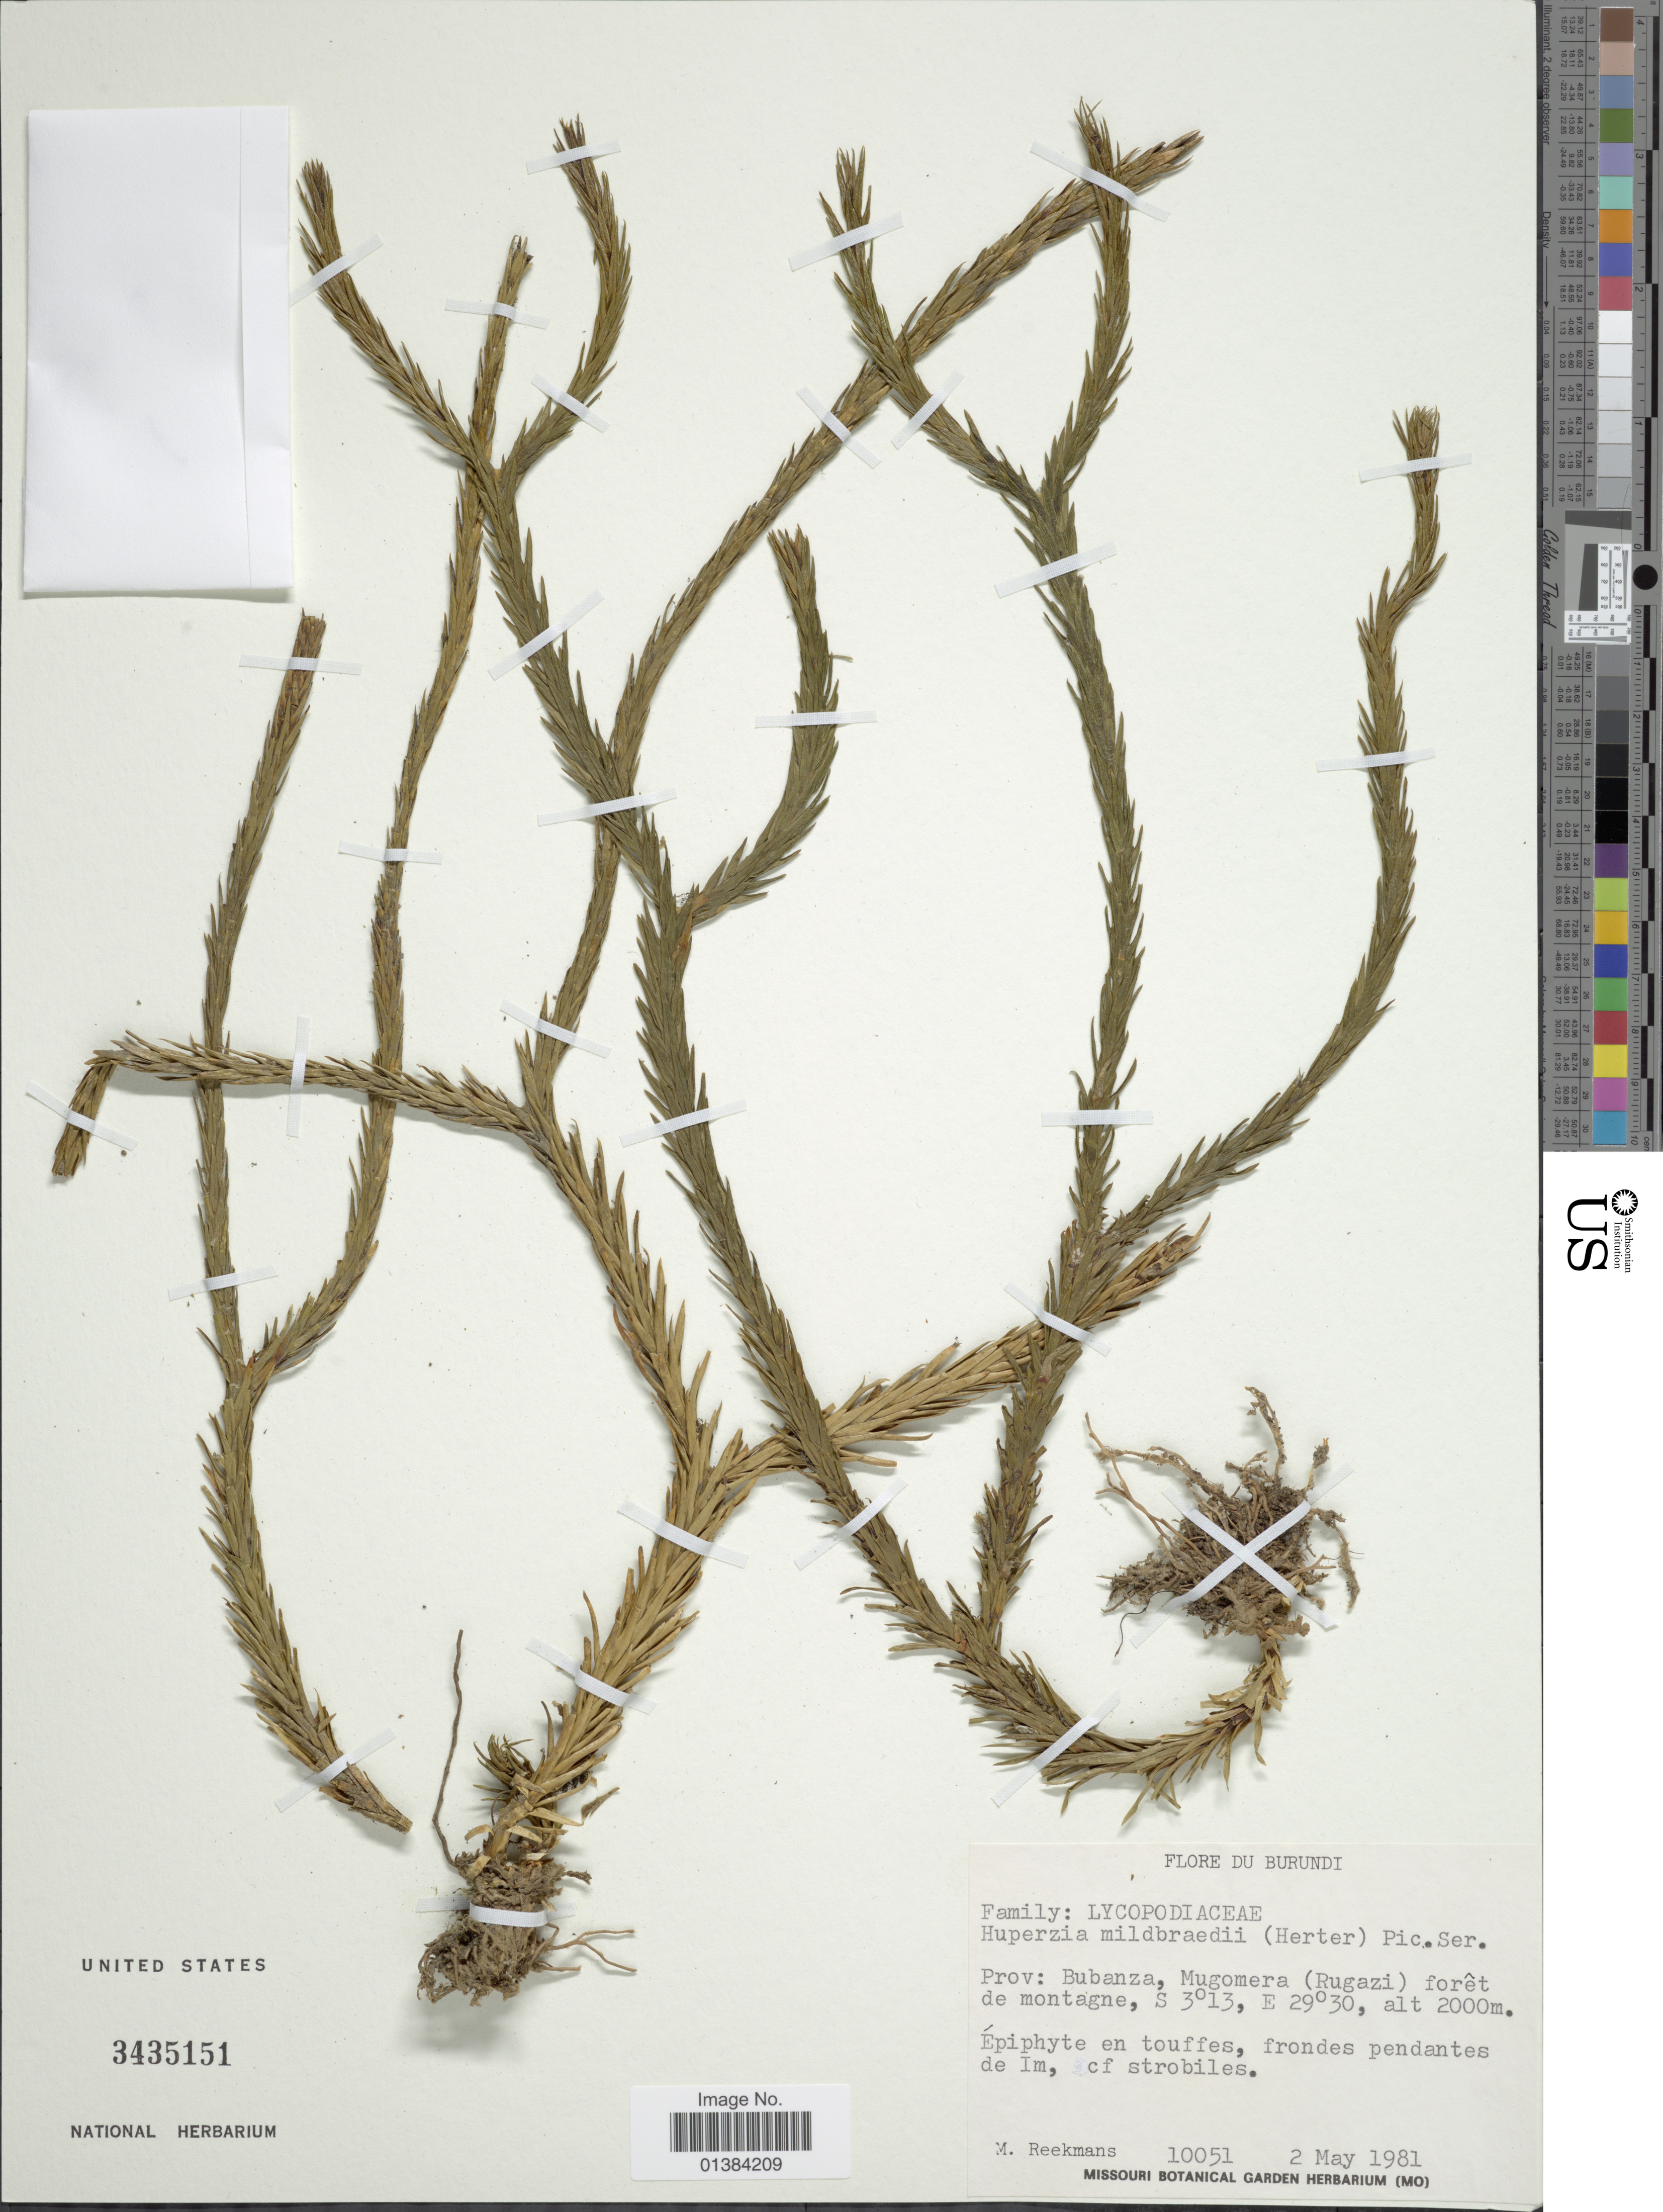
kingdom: Plantae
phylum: Tracheophyta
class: Lycopodiopsida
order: Lycopodiales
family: Lycopodiaceae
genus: Phlegmariurus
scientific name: Phlegmariurus dacrydioides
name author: (Baker) A. R. Field & Bostock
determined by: Field, A. R.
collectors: M. Reekmans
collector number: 10051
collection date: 1981-05-02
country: Burundi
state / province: Bubanza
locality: Mugomera (Rugazi).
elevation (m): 2000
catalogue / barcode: US 3435151